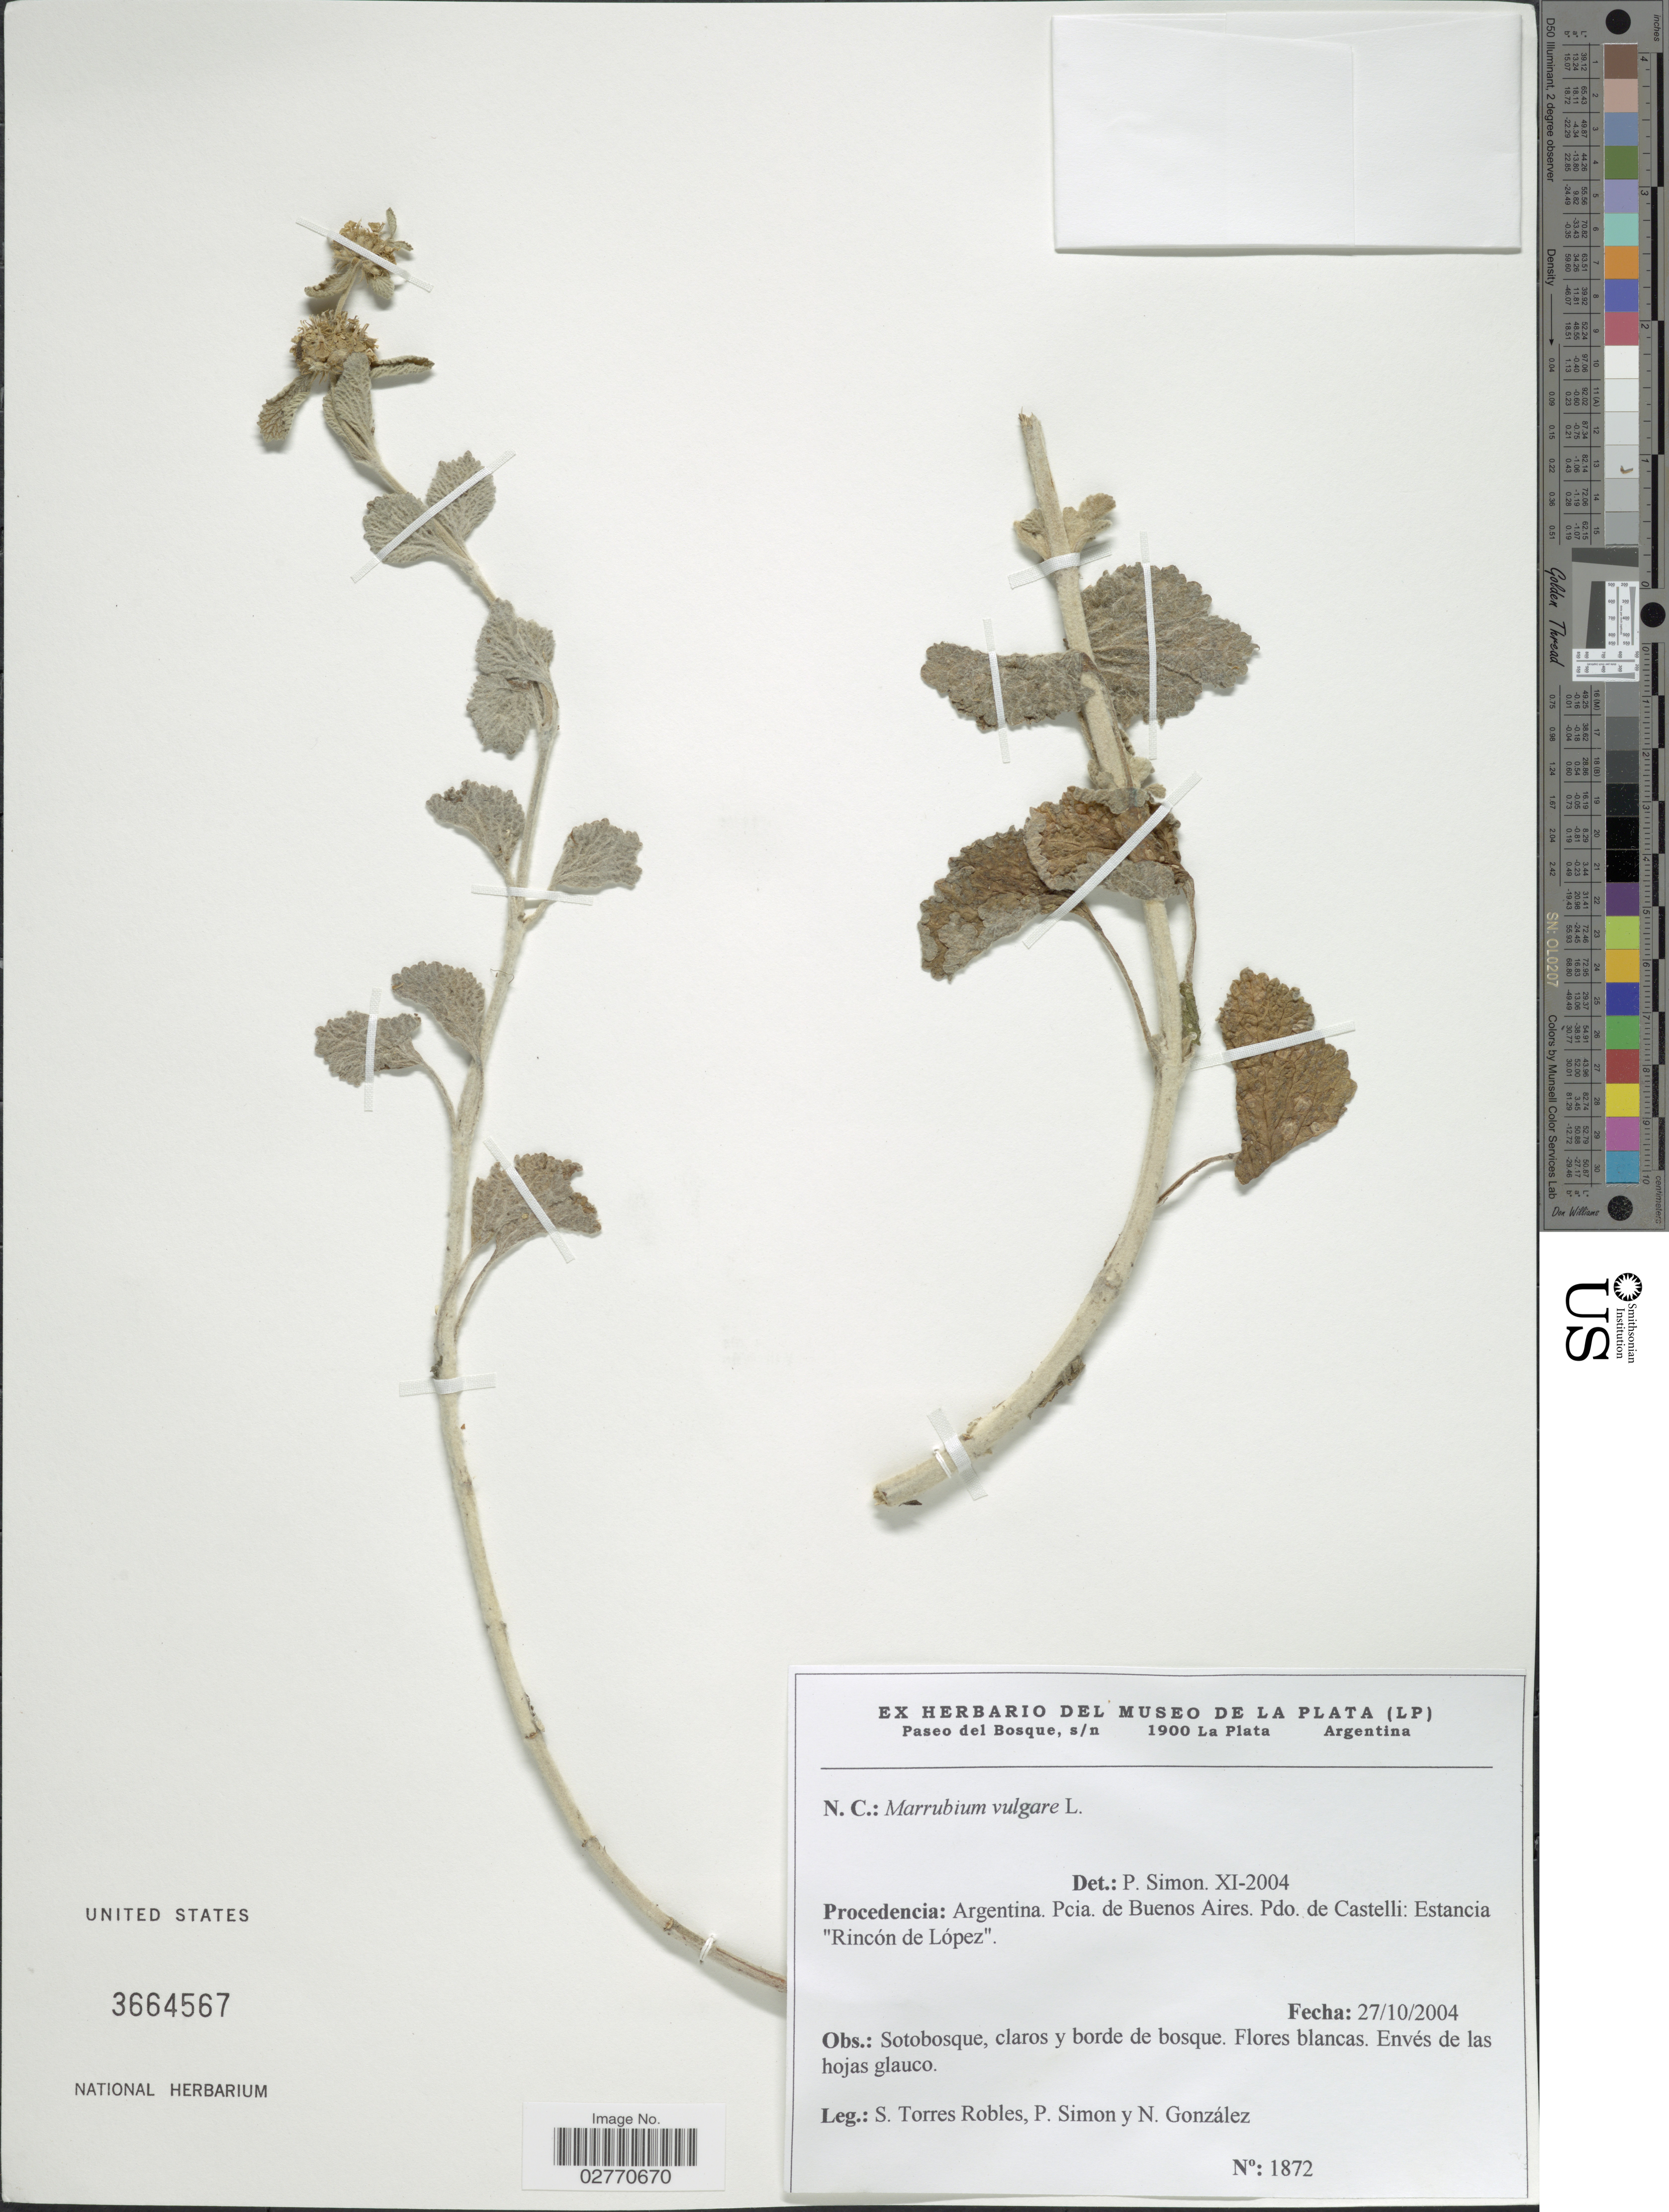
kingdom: Plantae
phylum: Tracheophyta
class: Magnoliopsida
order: Lamiales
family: Lamiaceae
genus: Marrubium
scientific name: Marrubium vulgare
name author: L.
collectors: S. Torres Robles, P. Simon & N. Gonzalez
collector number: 1872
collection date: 2004-10-27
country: Argentina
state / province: Buenos Aires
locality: Pdo. de Castelli: Estancia "Rincón de López".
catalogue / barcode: US 3664567